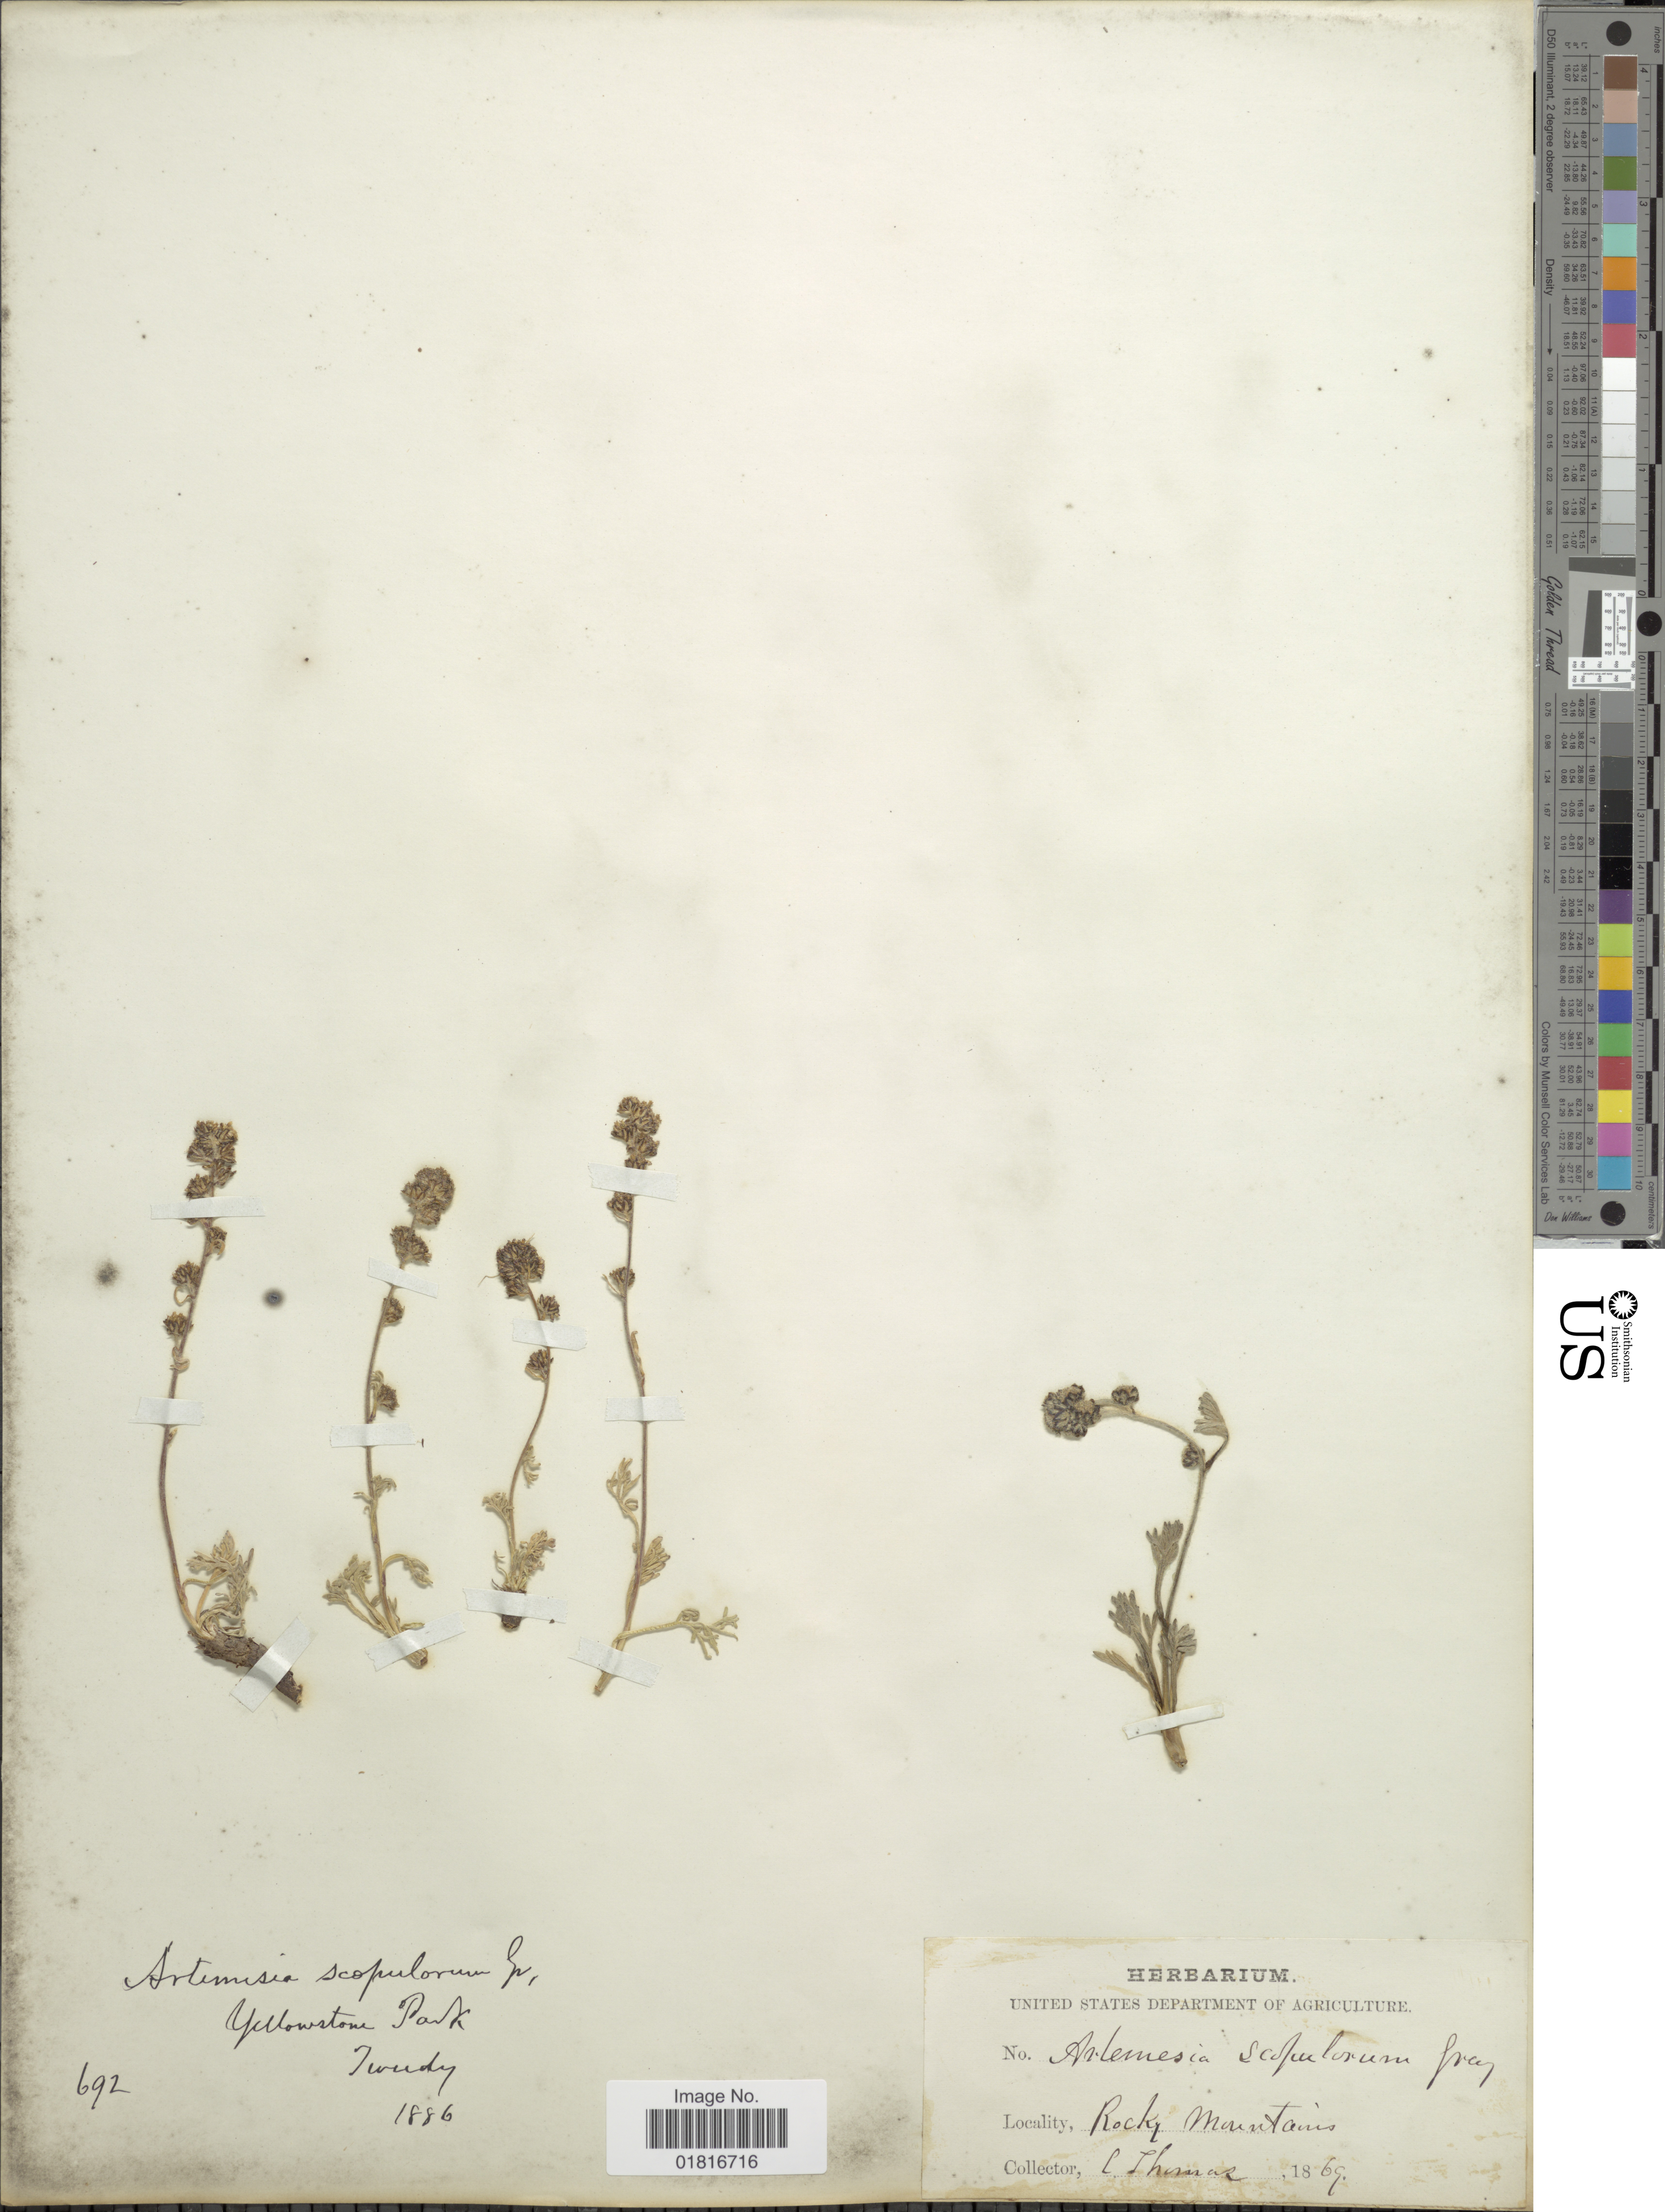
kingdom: Plantae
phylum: Tracheophyta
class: Magnoliopsida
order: Asterales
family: Asteraceae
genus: Artemisia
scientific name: Artemisia scopulorum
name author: A. Gray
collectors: F. Tweedy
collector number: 69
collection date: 1886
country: United States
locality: Yellowstone Park